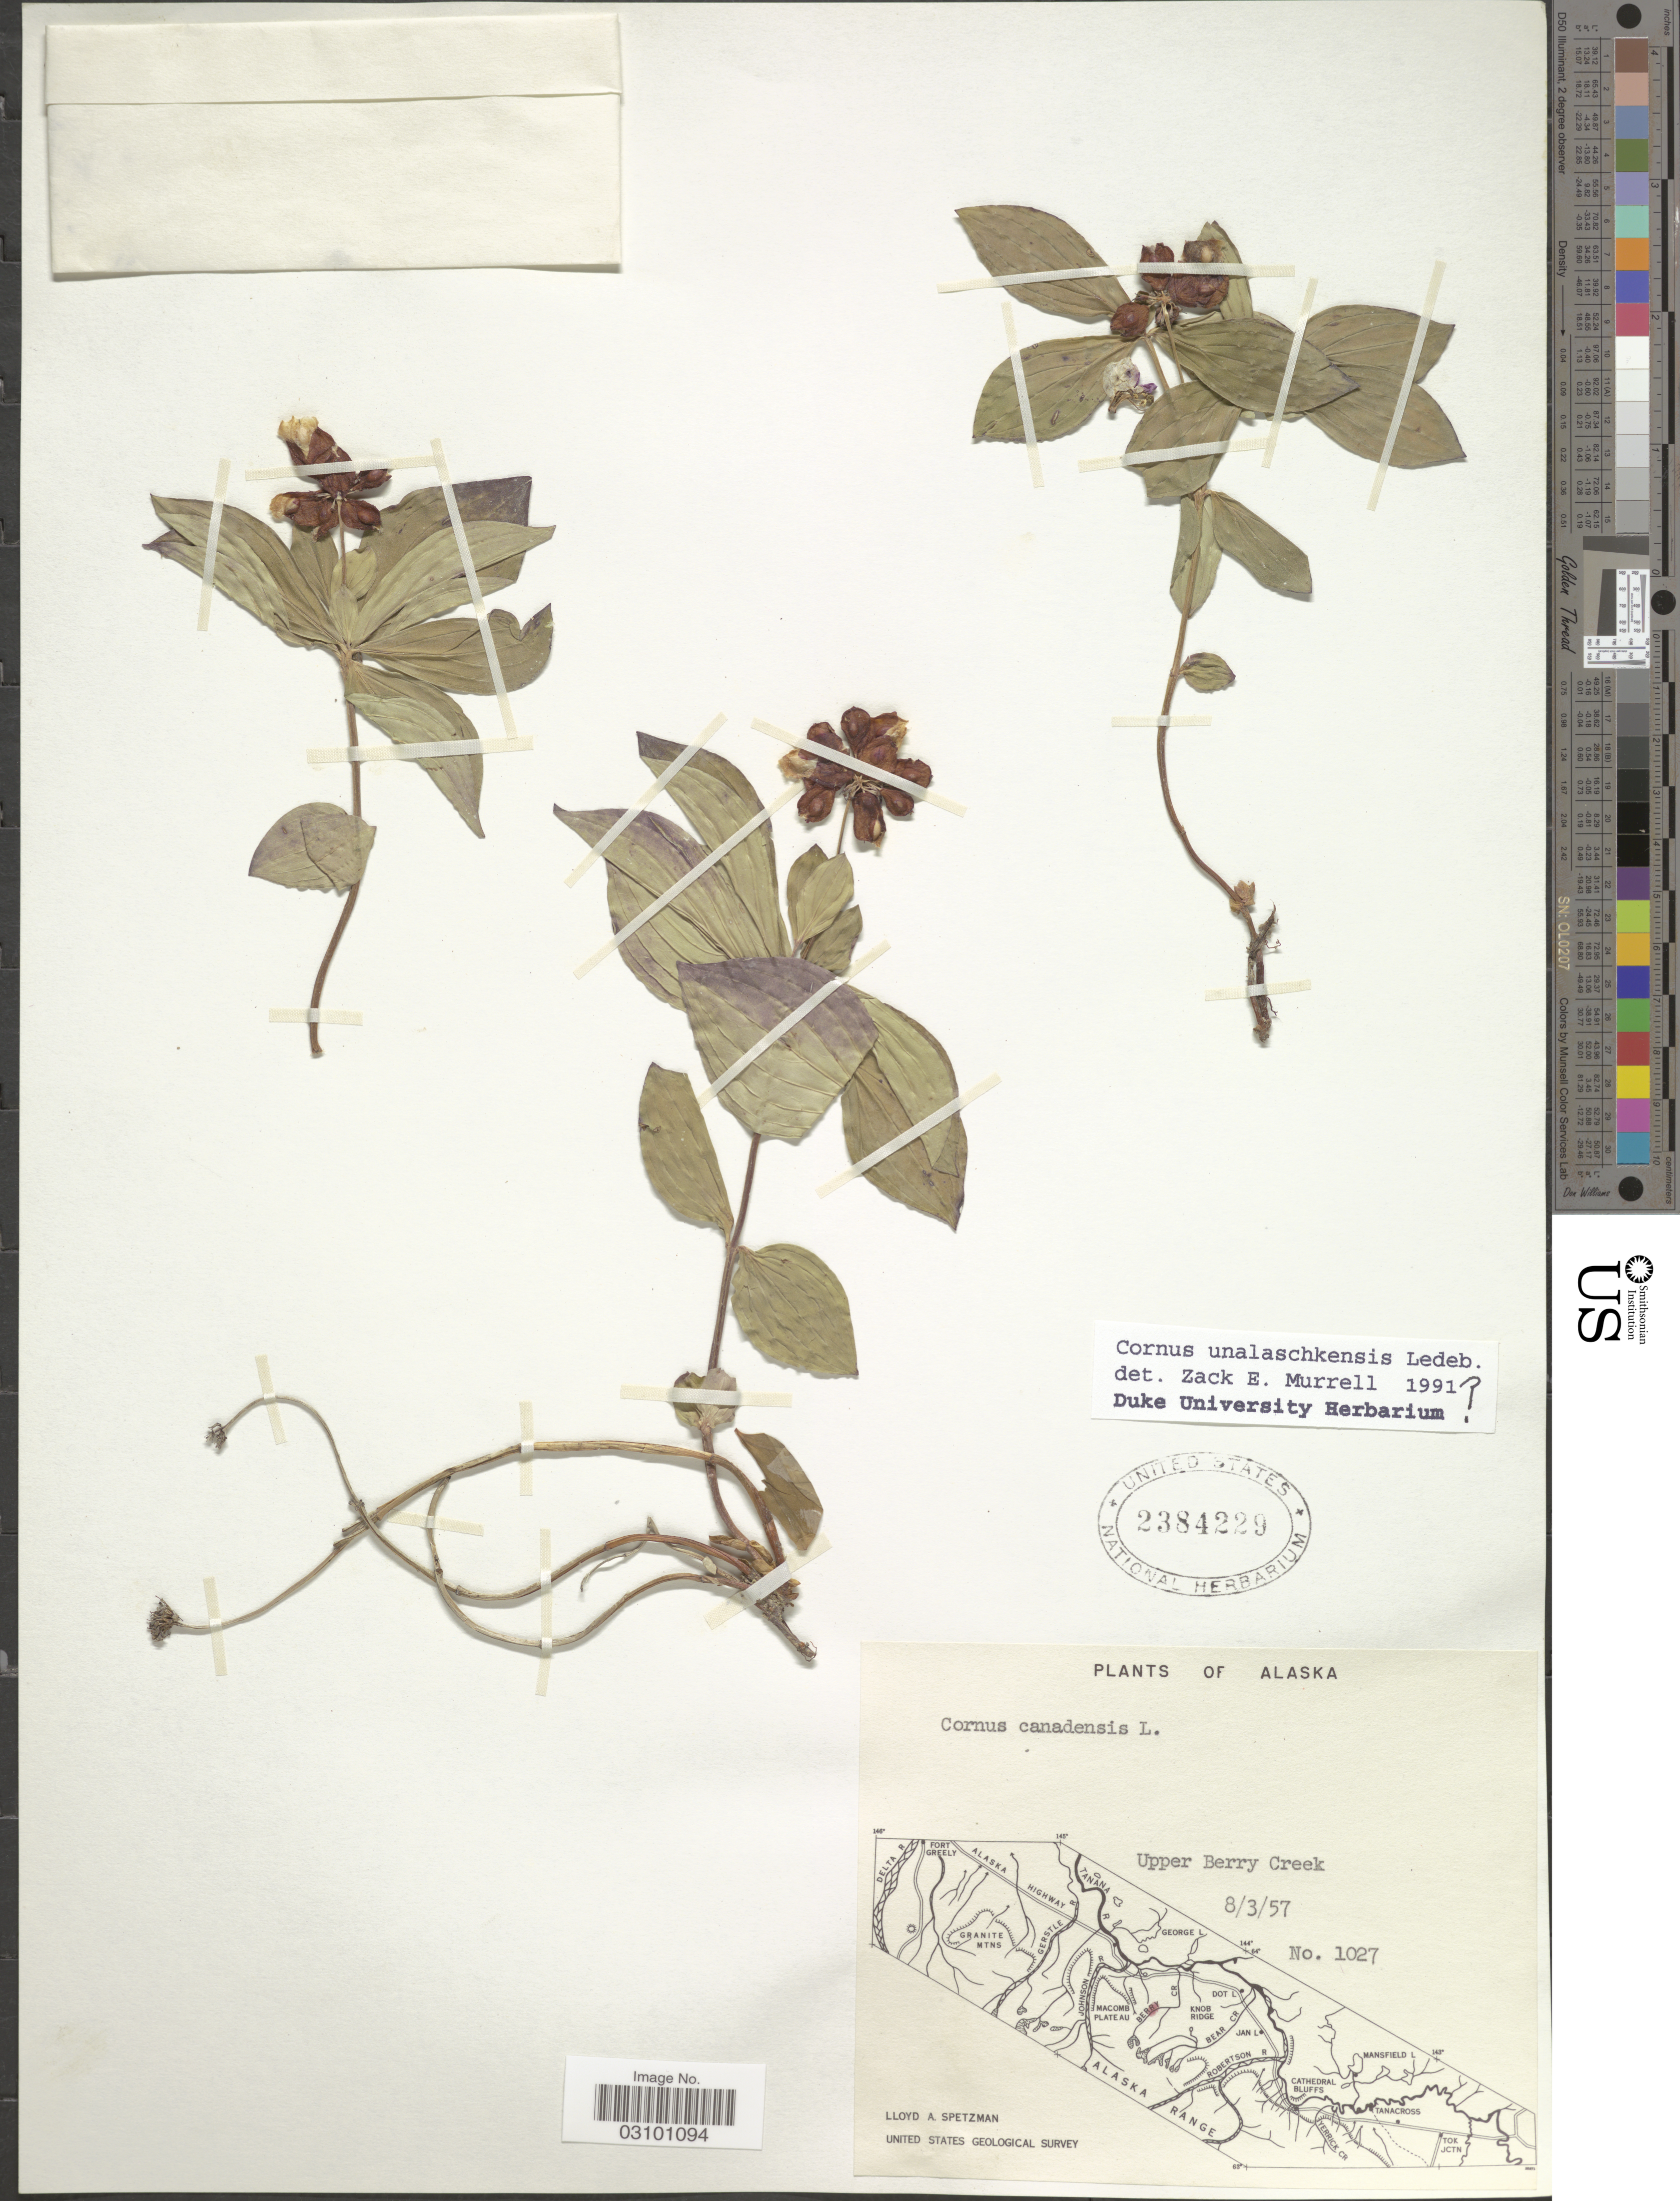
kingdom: Plantae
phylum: Tracheophyta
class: Magnoliopsida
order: Cornales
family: Cornaceae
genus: Cornus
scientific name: Cornus unalaschkensis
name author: Ledeb.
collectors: L. Spetzman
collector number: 1027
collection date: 1957-08-03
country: United States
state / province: Alaska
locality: Upper Berry Creek.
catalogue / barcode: US 2384229